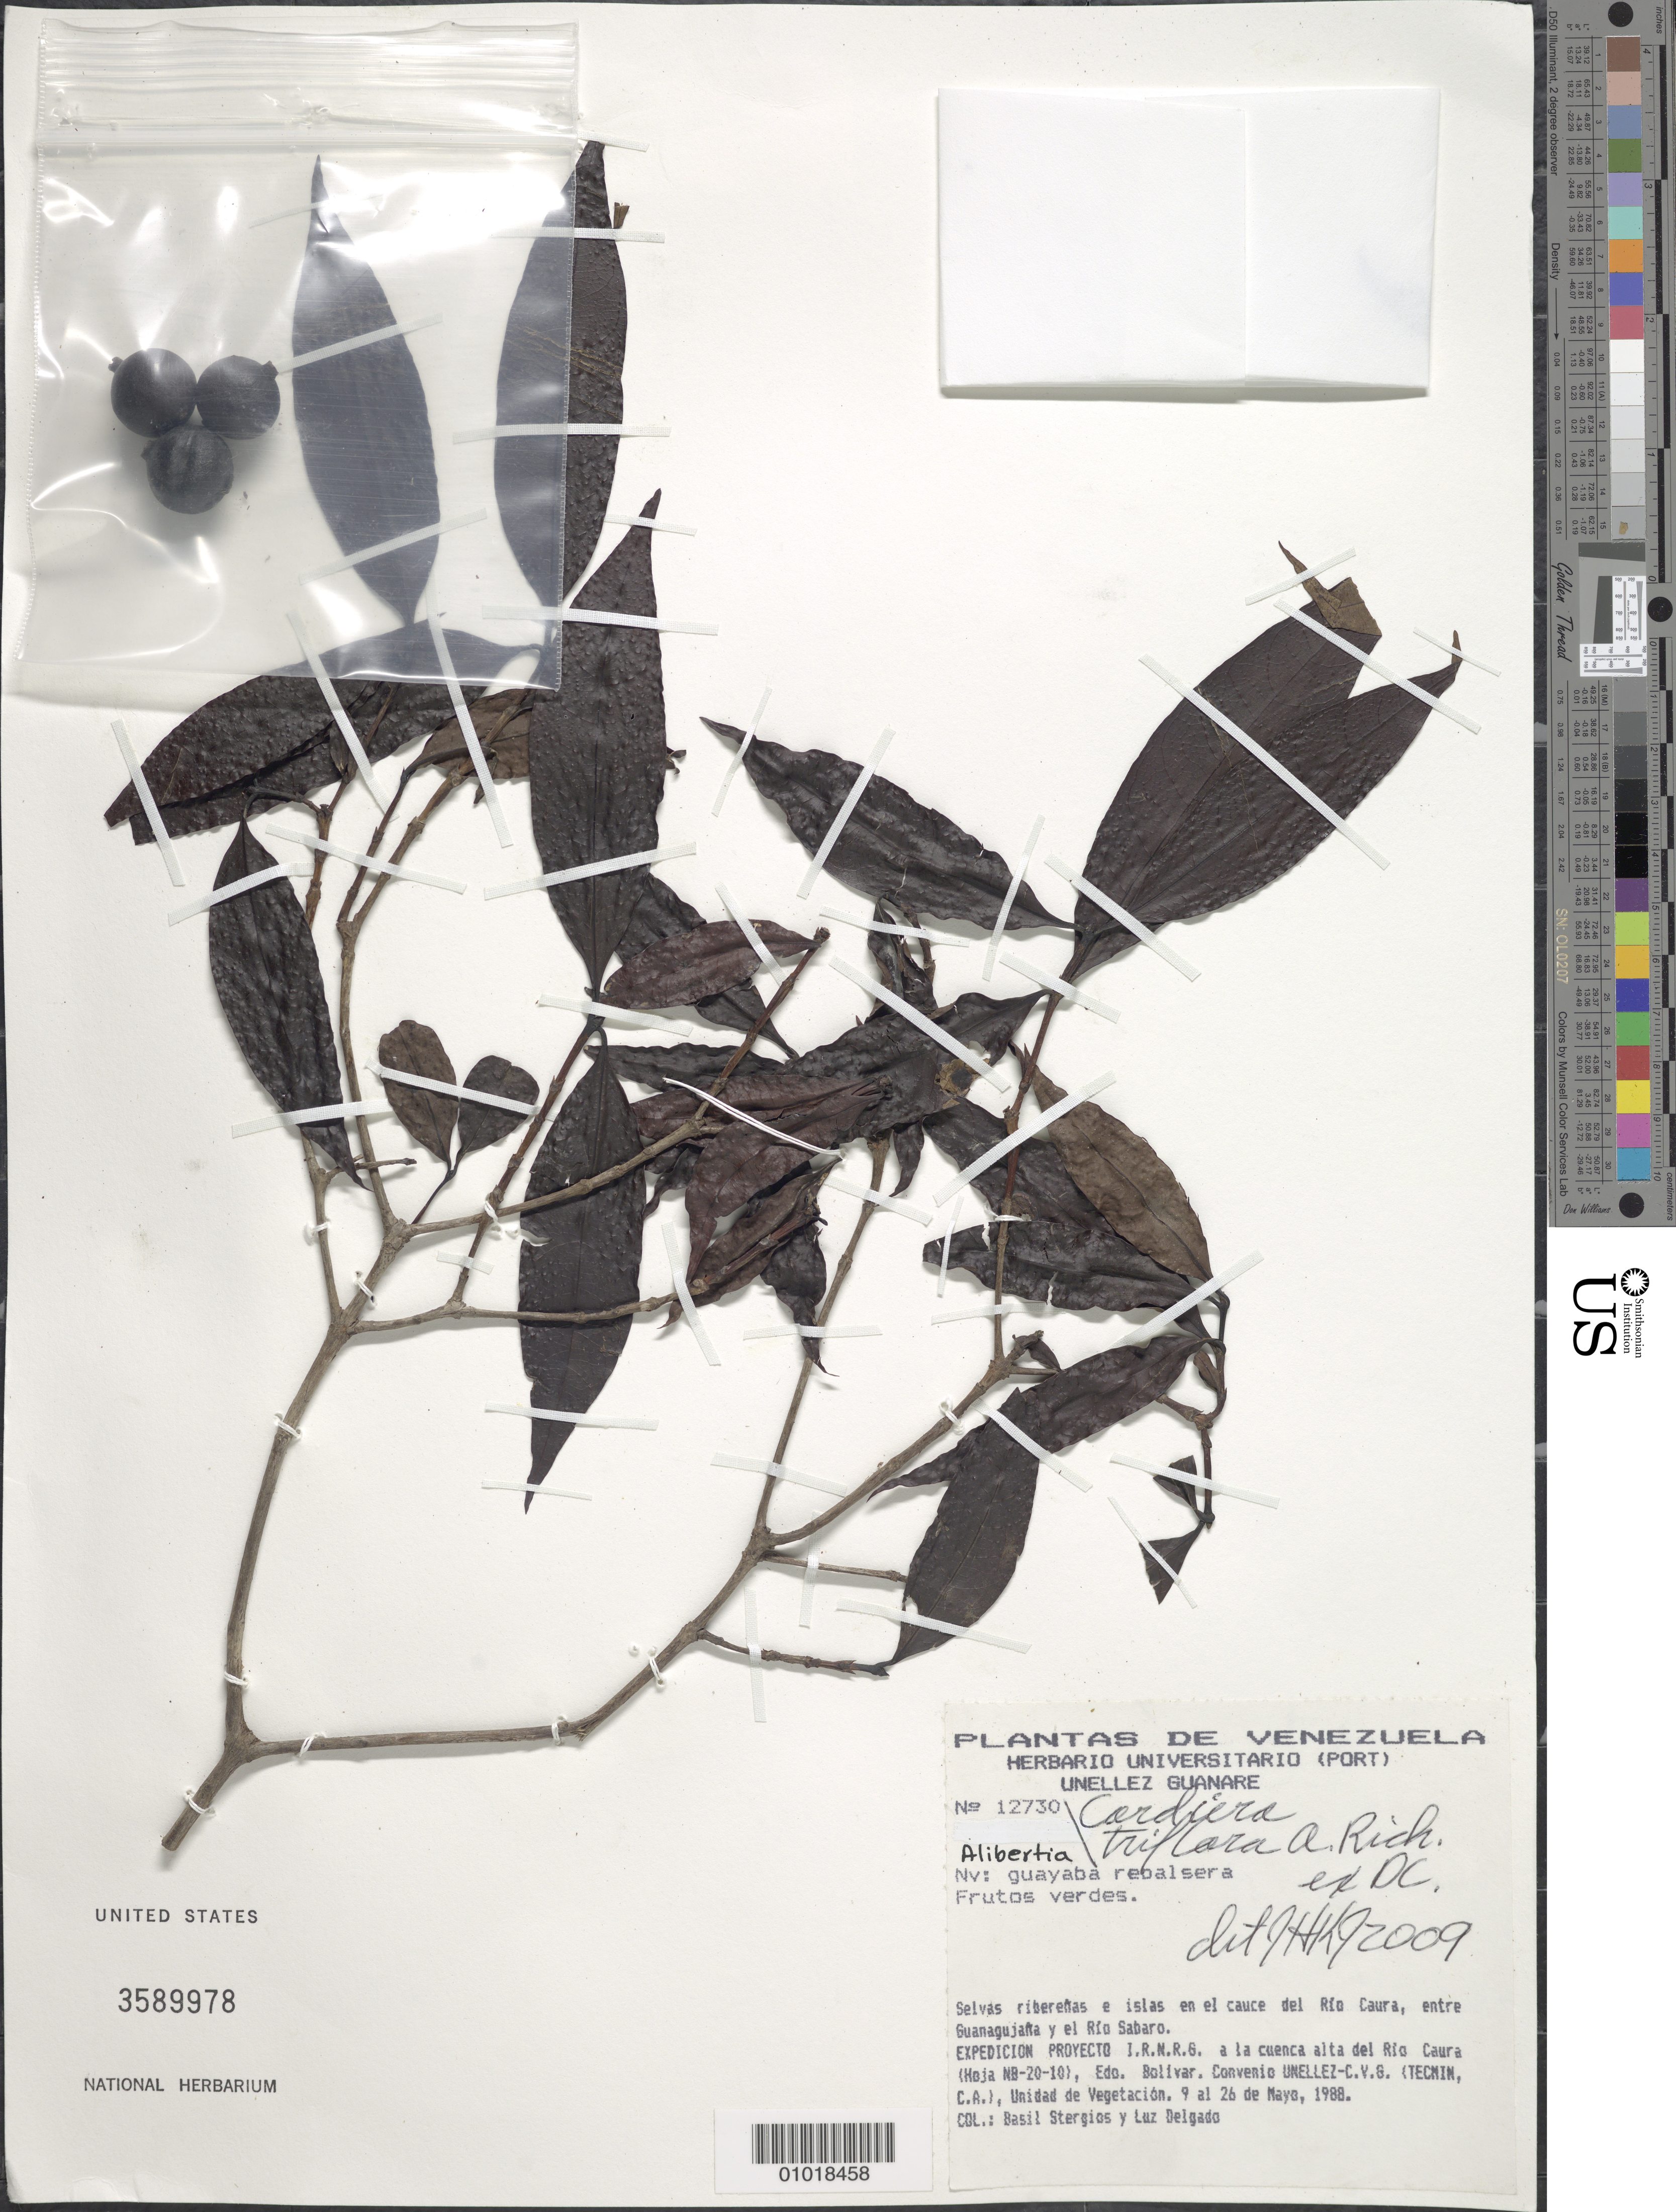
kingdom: Plantae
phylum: Tracheophyta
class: Magnoliopsida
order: Gentianales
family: Rubiaceae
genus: Cordiera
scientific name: Cordiera triflora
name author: A. Rich. ex DC.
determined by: Kirkbride, J. H.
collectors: B. G. Stergios & L. Delgado V.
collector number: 12730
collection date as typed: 9-May-88 to 26-May-88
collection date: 1988-05-09/1988-05-26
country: Venezuela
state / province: Bolívar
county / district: Sucre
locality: Río Caura, between Guanaqujaña and Río Sabaro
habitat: Selvas riberenas e islas en el cauce del río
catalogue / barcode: US 3589978